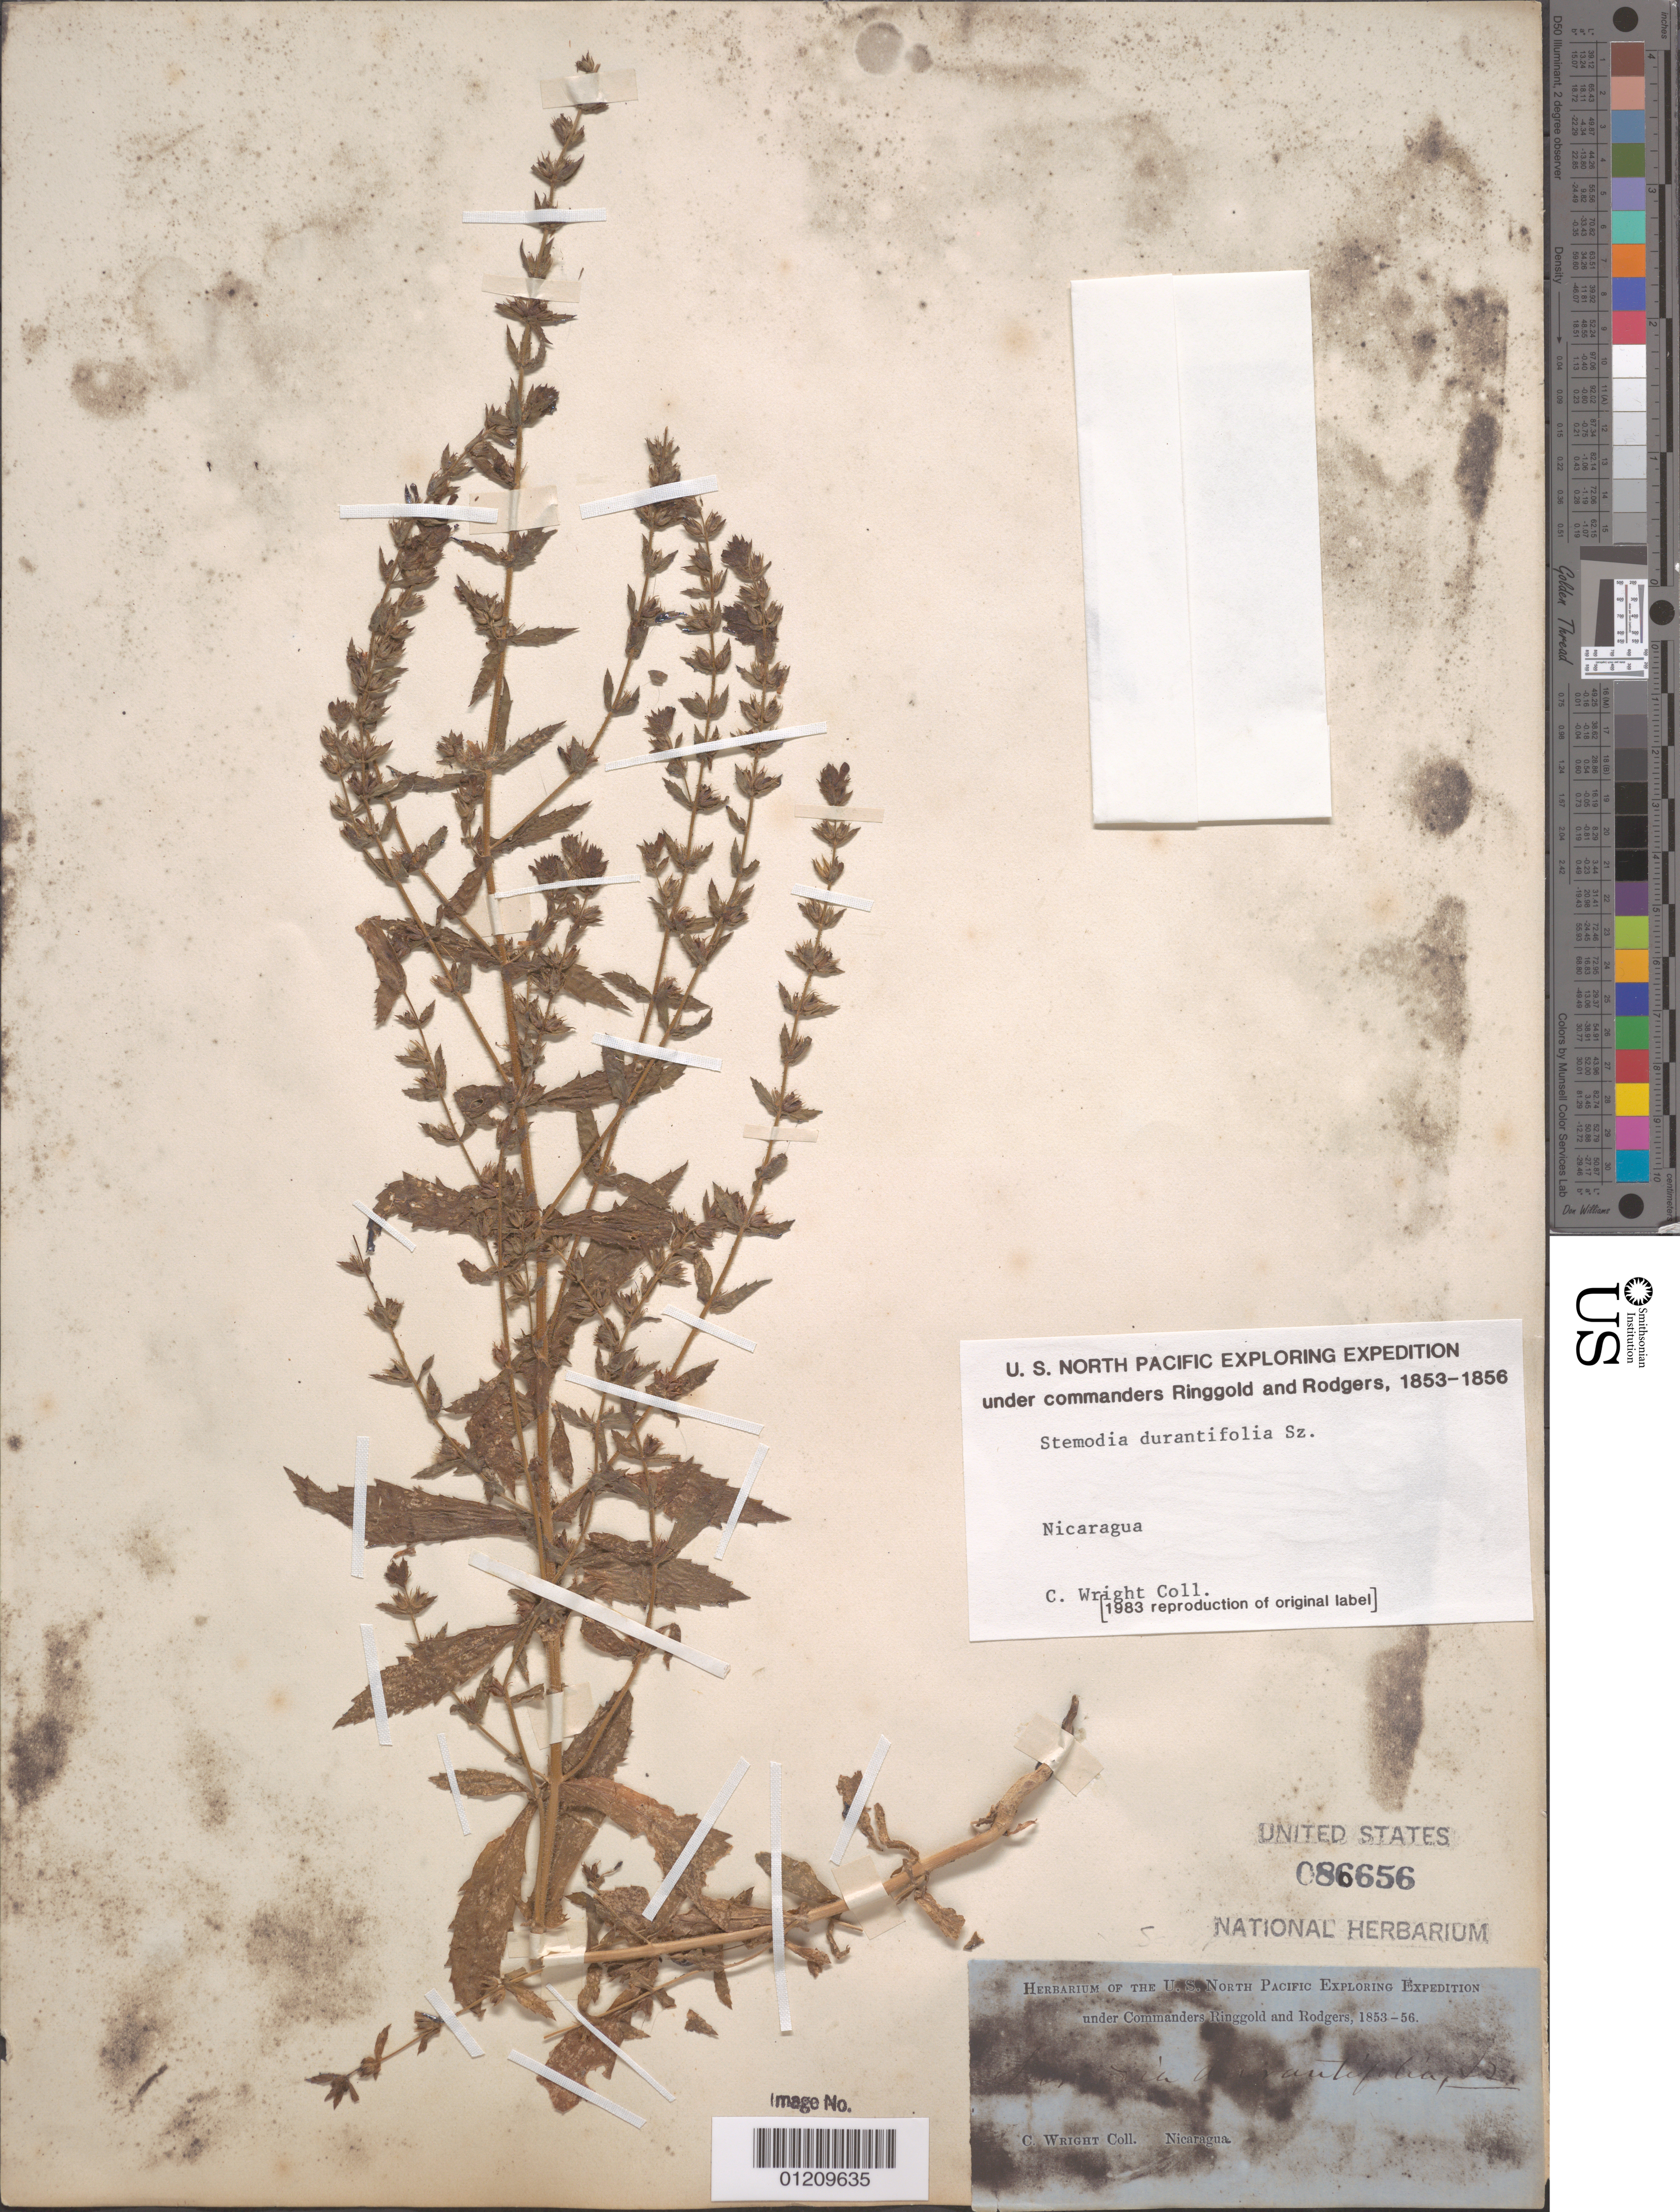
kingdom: Plantae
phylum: Tracheophyta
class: Magnoliopsida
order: Lamiales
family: Plantaginaceae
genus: Stemodia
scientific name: Stemodia durantifolia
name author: (L.) Sw.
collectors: C. Wright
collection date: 1853/1856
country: Nicaragua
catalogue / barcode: US 86656